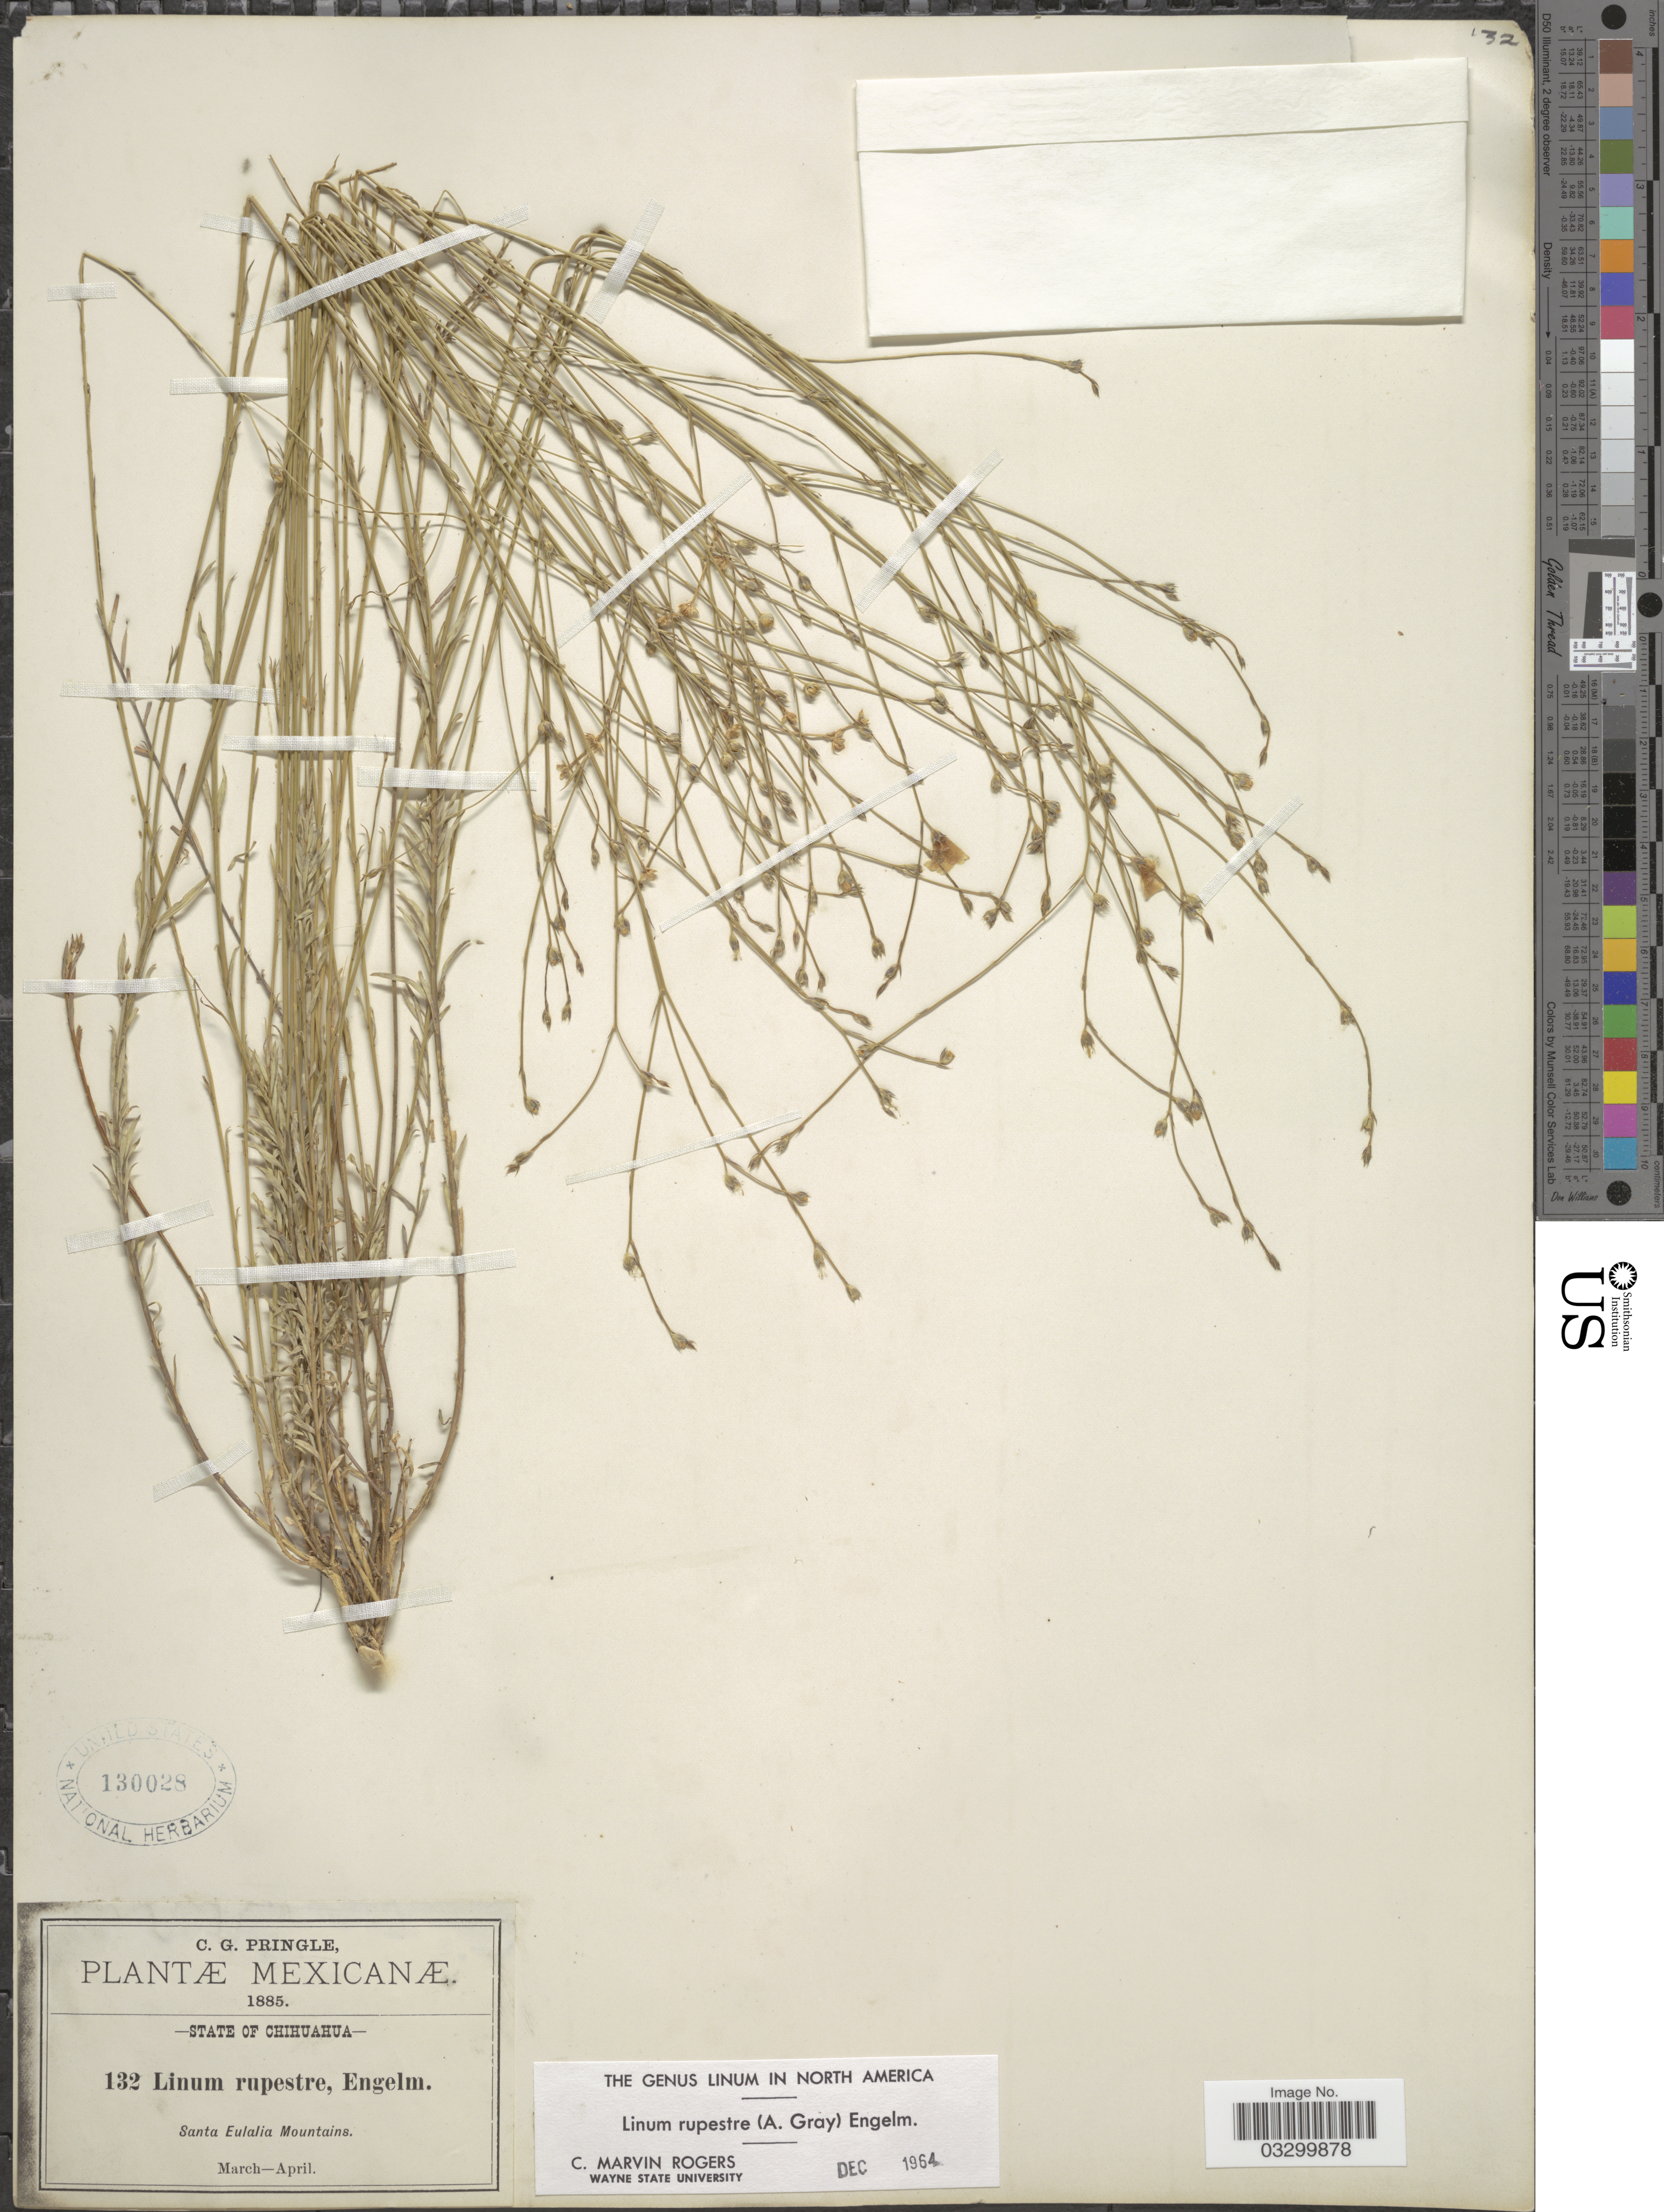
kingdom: Plantae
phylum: Tracheophyta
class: Magnoliopsida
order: Malpighiales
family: Linaceae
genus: Linum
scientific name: Linum rupestre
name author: Engelm.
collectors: C. G. Pringle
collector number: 132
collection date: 1885-03/1885-04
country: Mexico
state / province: Chihuahua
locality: Santa Eulalia Mountains.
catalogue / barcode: US 130028